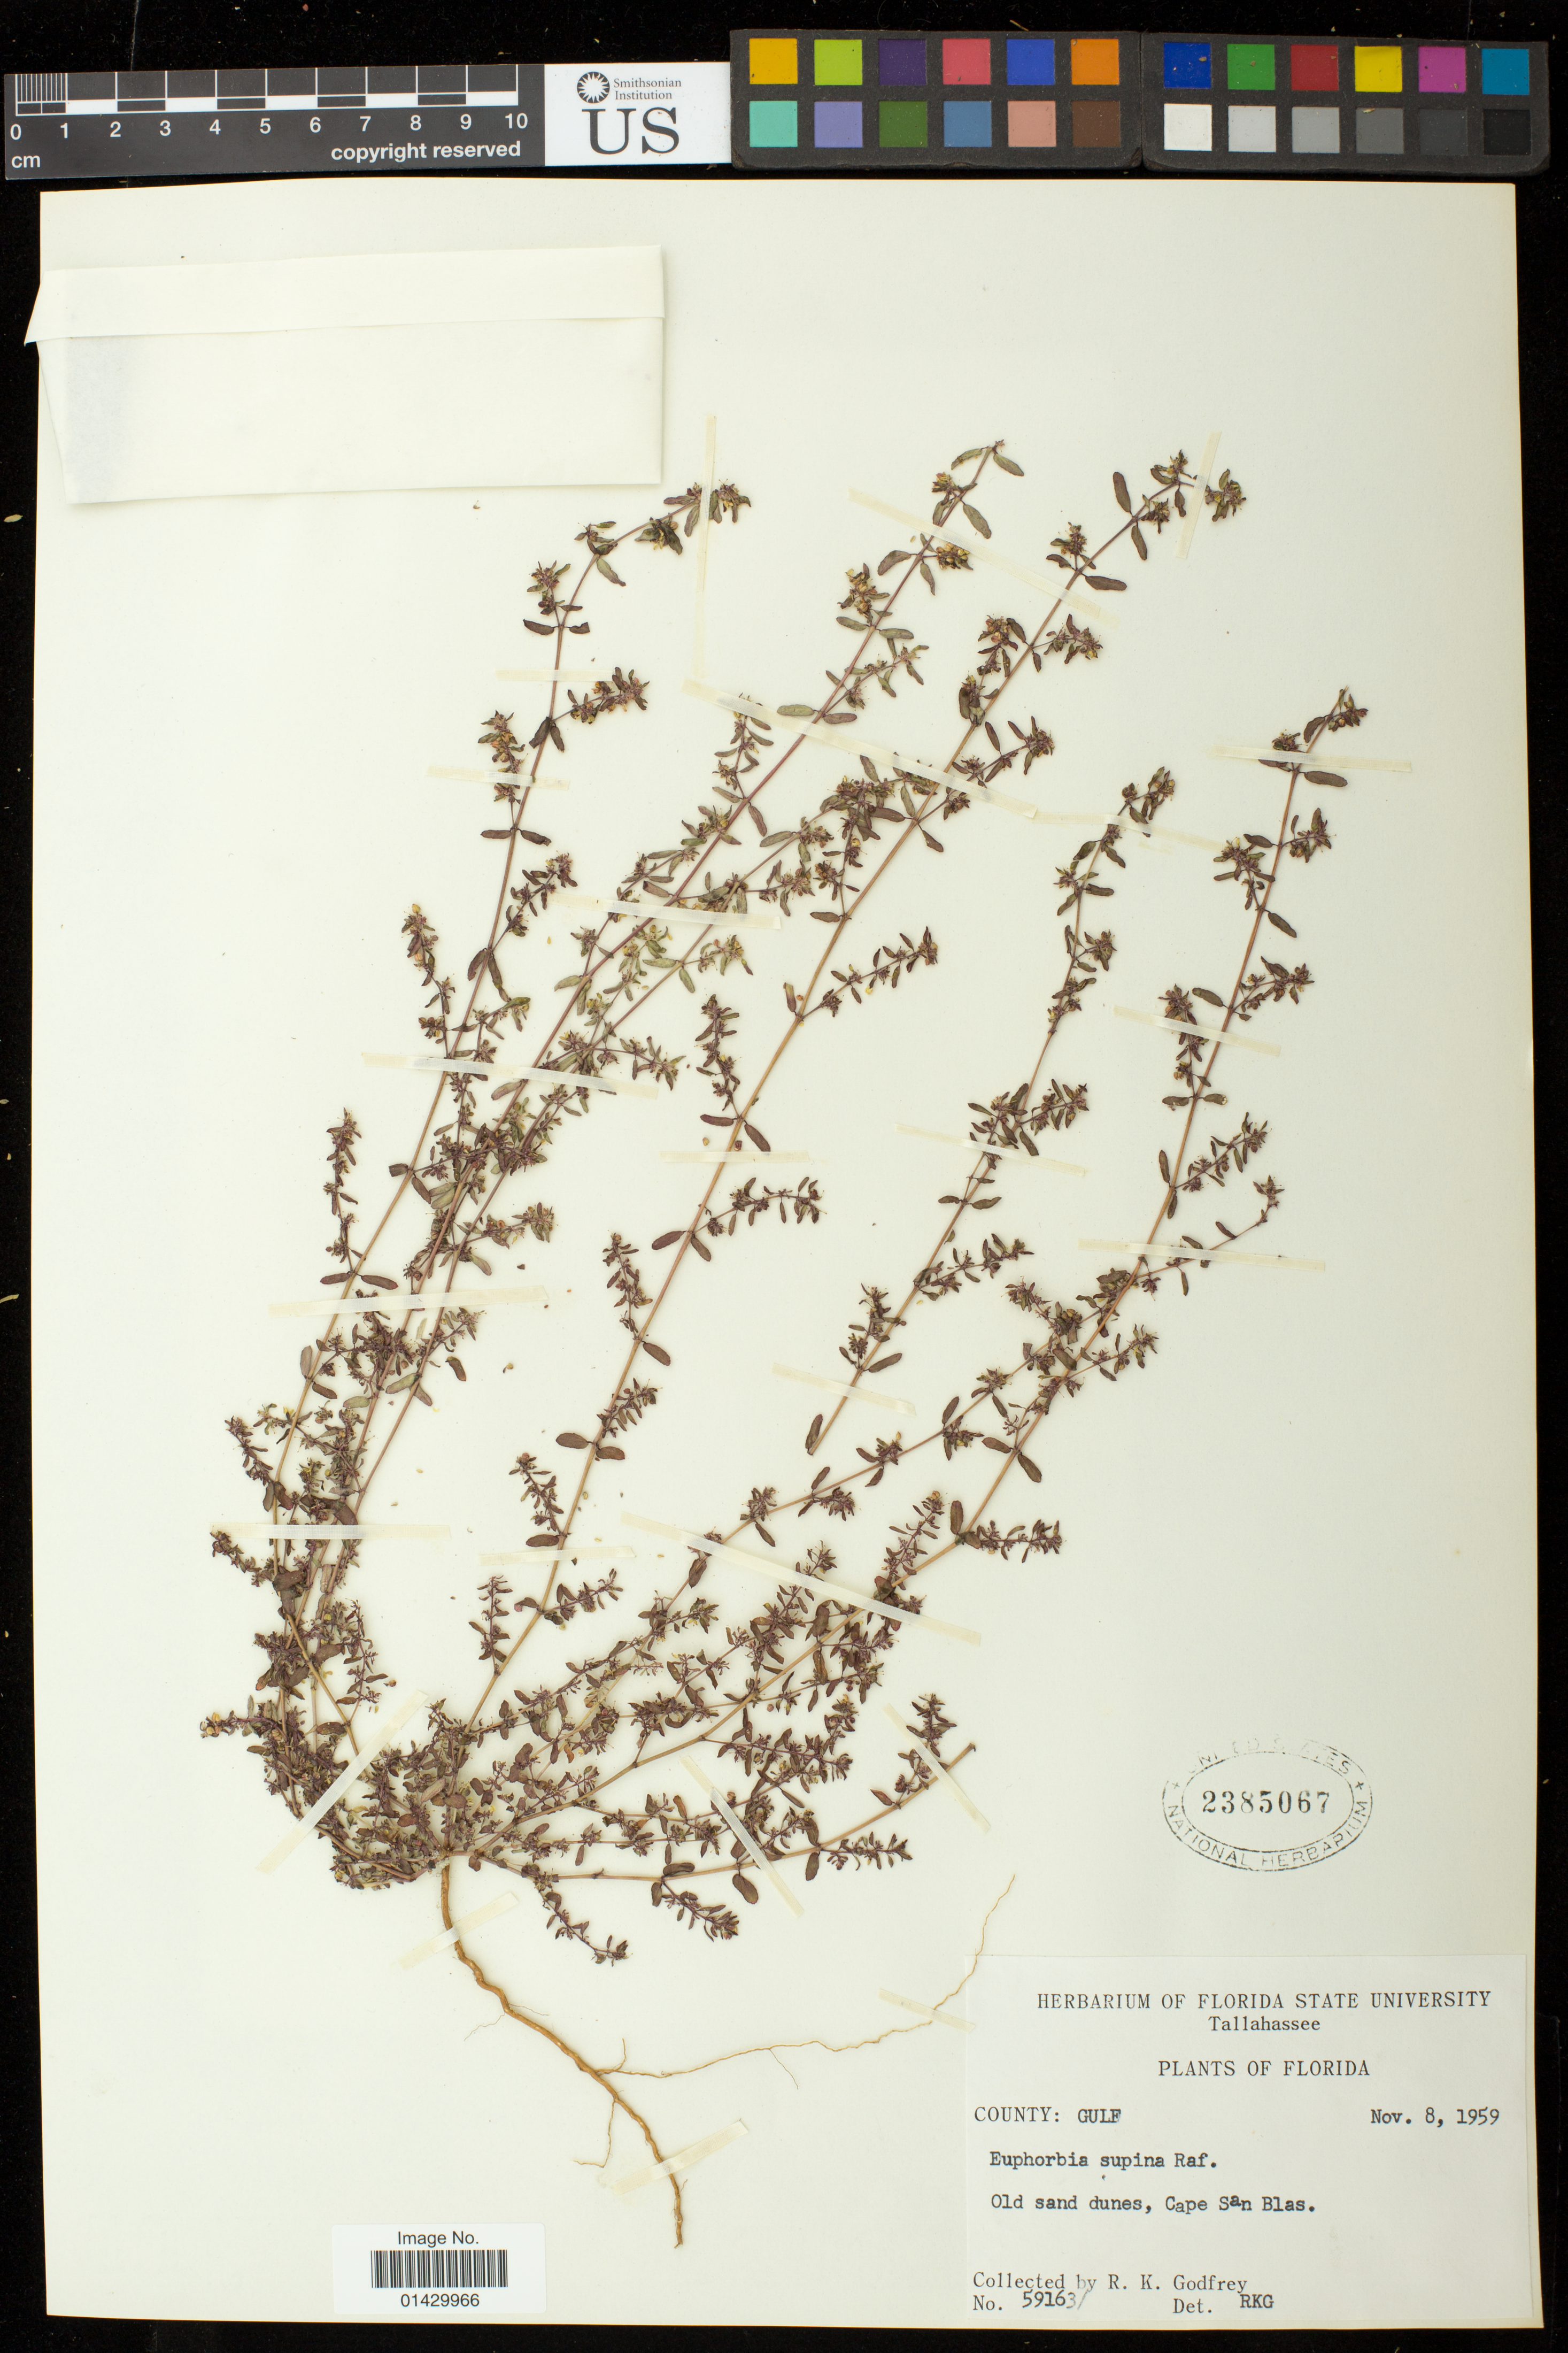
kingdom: Plantae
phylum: Tracheophyta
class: Magnoliopsida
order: Malpighiales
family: Euphorbiaceae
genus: Euphorbia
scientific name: Euphorbia maculata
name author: L.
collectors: R. K. Godfrey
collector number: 59163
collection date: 1959-11-08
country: United States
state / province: Florida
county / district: Gulf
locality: Old sand dunes, Cape San Blas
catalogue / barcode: US 2385067